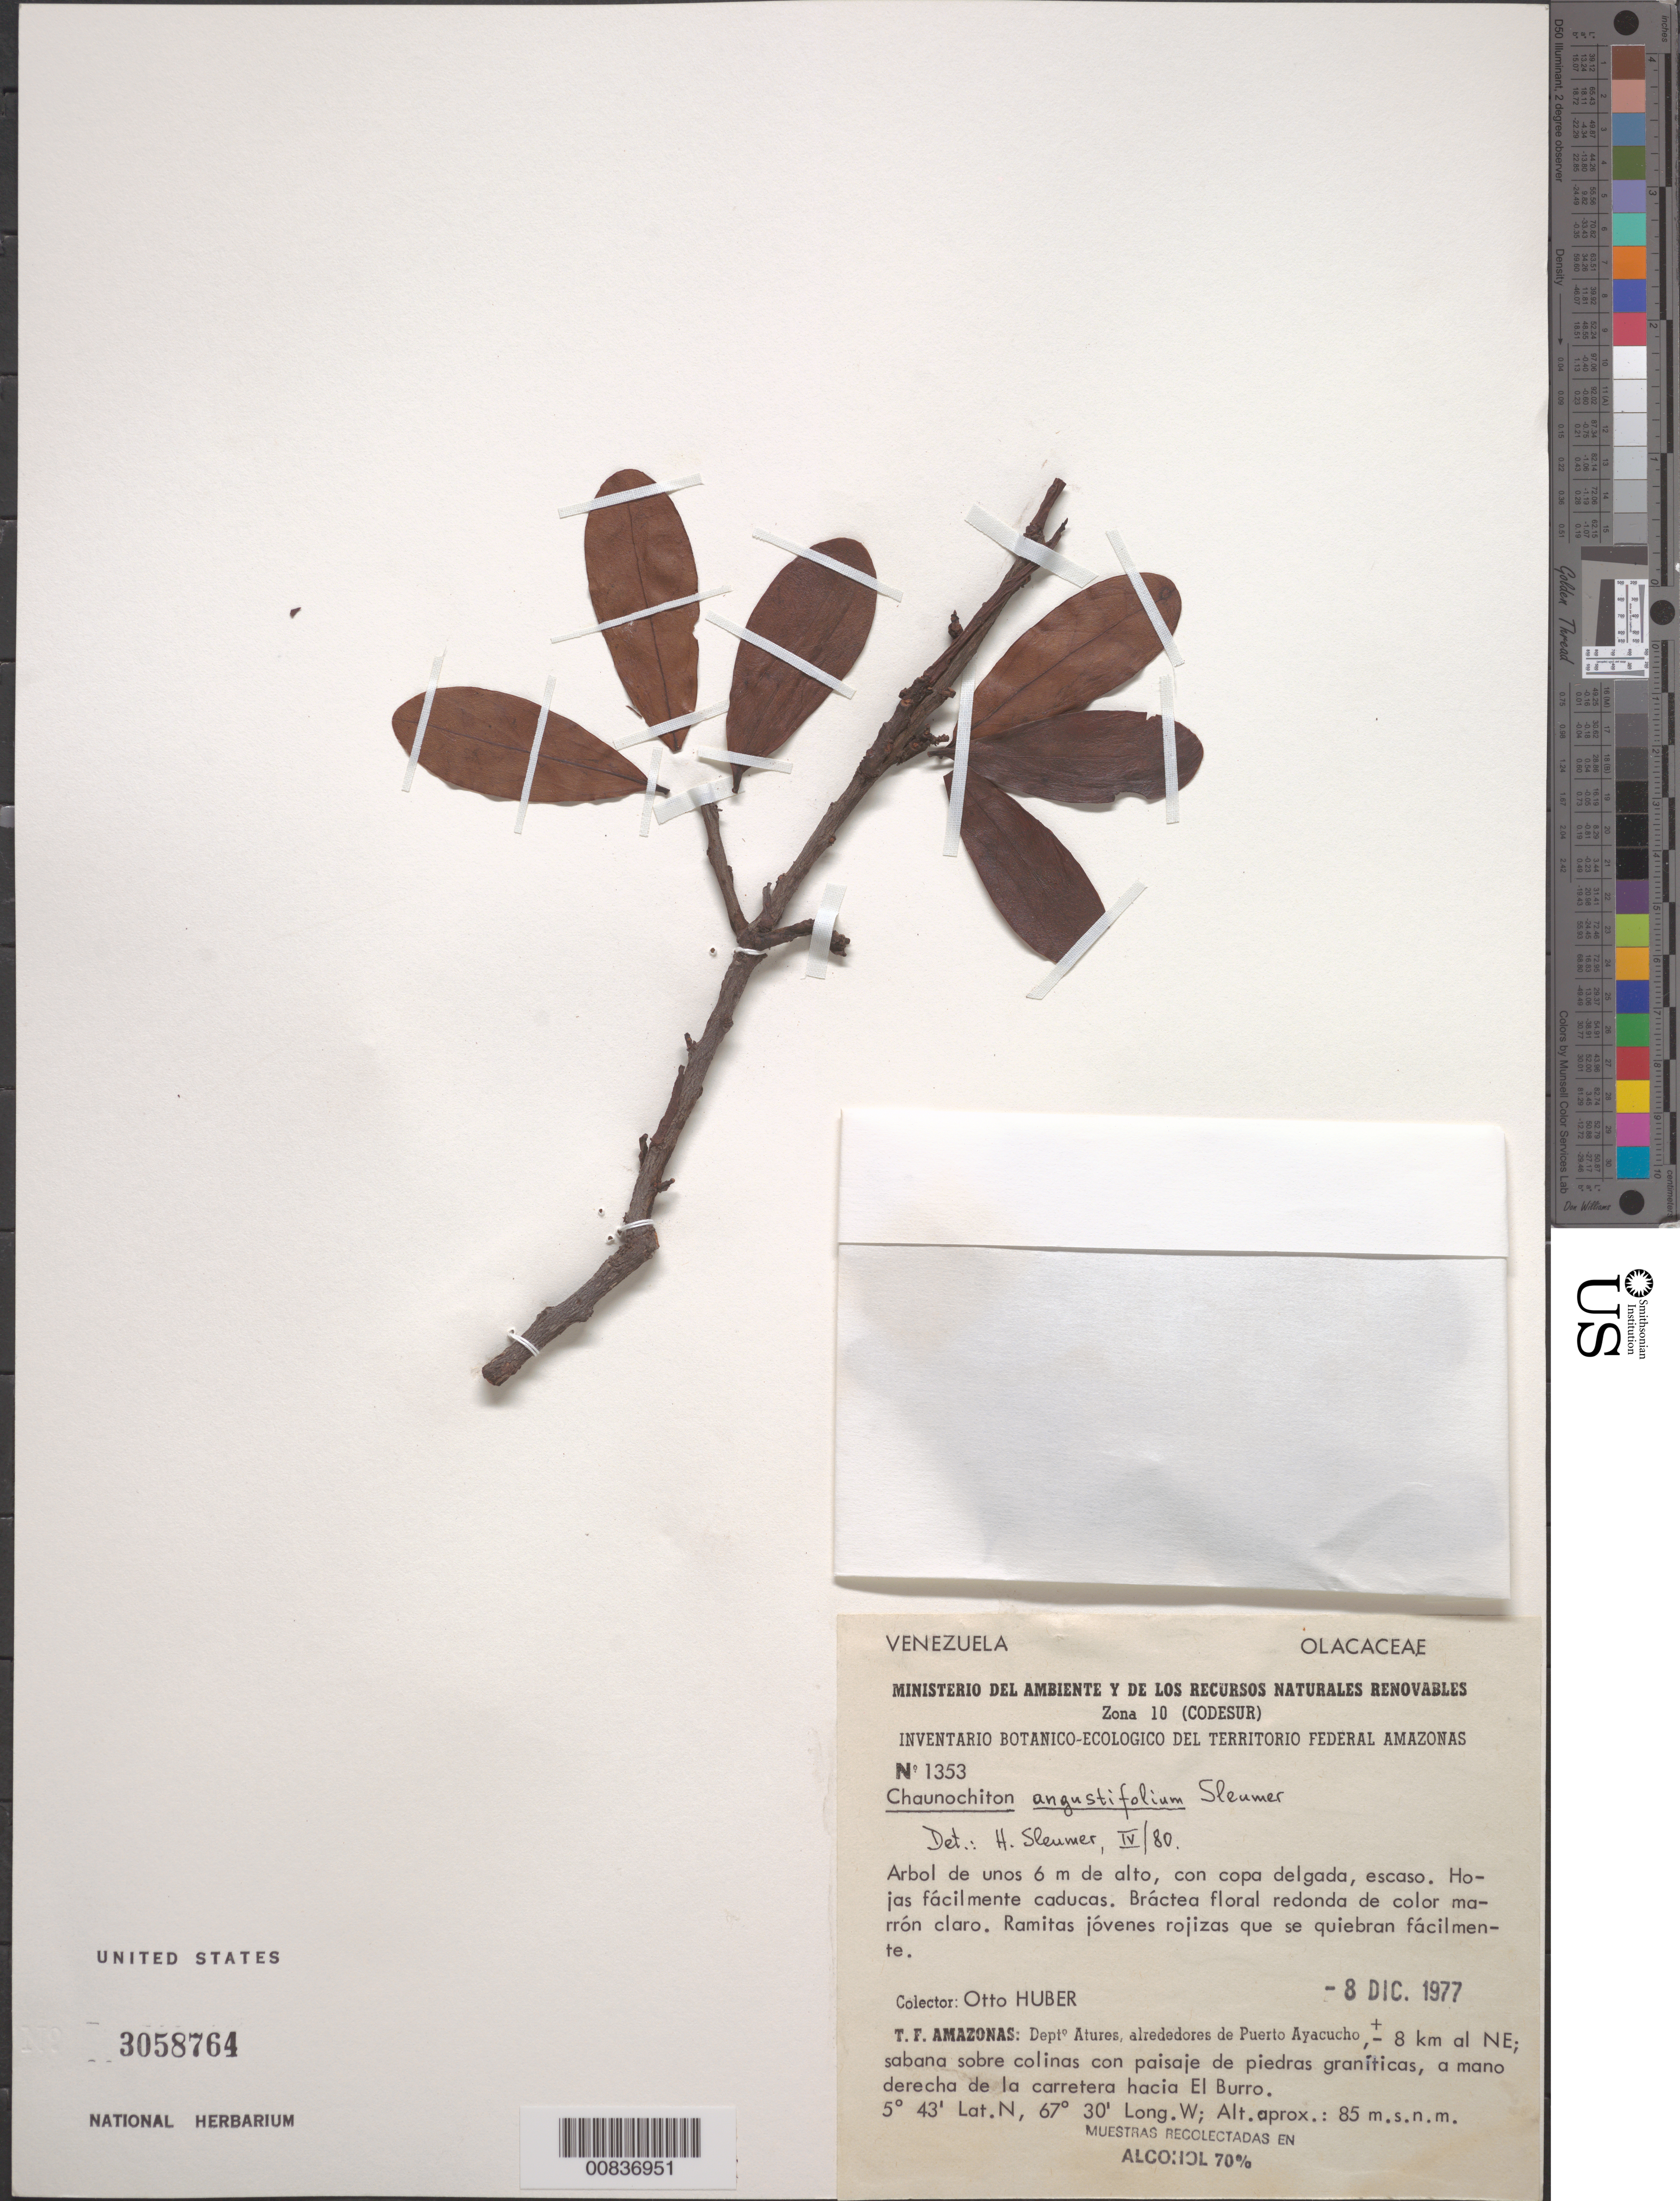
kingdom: Plantae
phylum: Tracheophyta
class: Magnoliopsida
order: Santalales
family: Aptandraceae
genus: Chaunochiton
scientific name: Chaunochiton angustifolium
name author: Sleumer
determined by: Sleumer, H. O.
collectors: O. Huber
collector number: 1353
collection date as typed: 8-Dec-77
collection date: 1977-12-08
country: Venezuela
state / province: Amazonas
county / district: Atures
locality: Puerto Ayacucho, 8 km al NE, carretera hacia El Burro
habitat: Sabana sobre colinas con paisaje de piedras graníticas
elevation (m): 85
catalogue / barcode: US 3058764